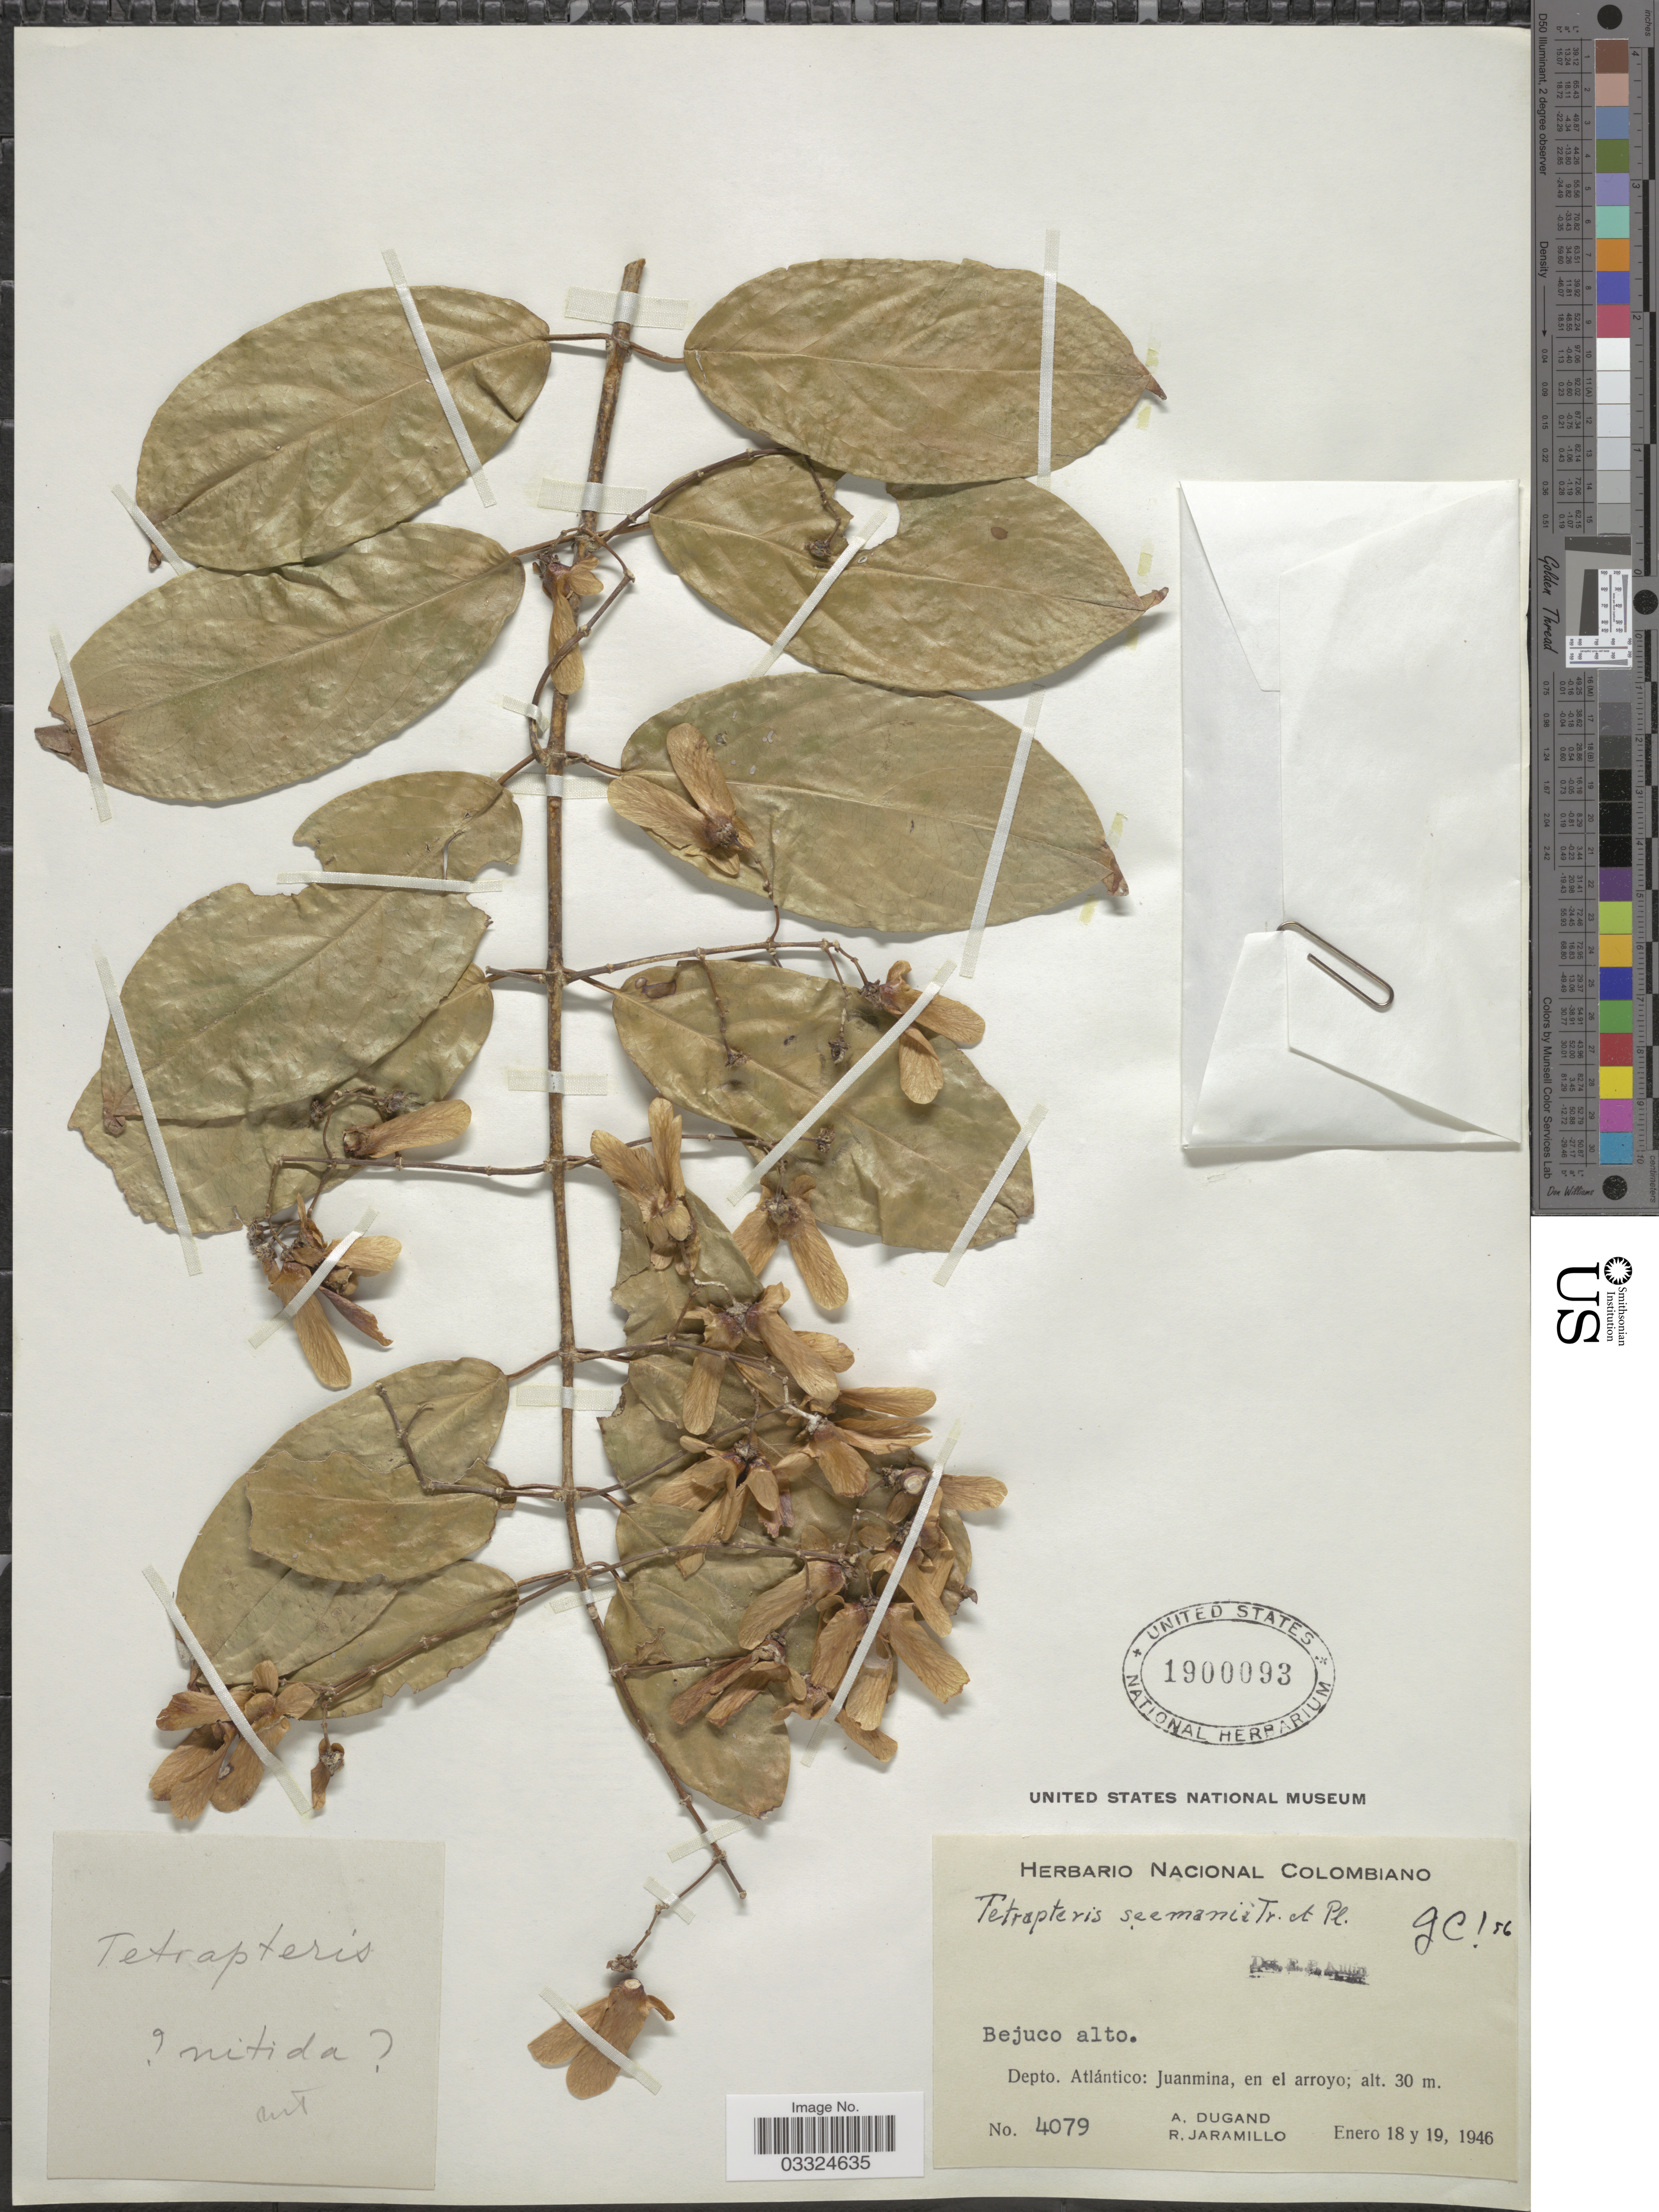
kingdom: Plantae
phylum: Tracheophyta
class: Magnoliopsida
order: Malpighiales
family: Malpighiaceae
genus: Tetrapterys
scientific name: Tetrapterys seemannii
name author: Triana & Planch.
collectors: A. Dugand & R. Jaramillo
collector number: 4079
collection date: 1946-01-18/1946-01-19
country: Colombia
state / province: Atlántico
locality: Depto. Atlántico: Juanmina, en el arroyo.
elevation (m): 30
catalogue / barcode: US 1900093